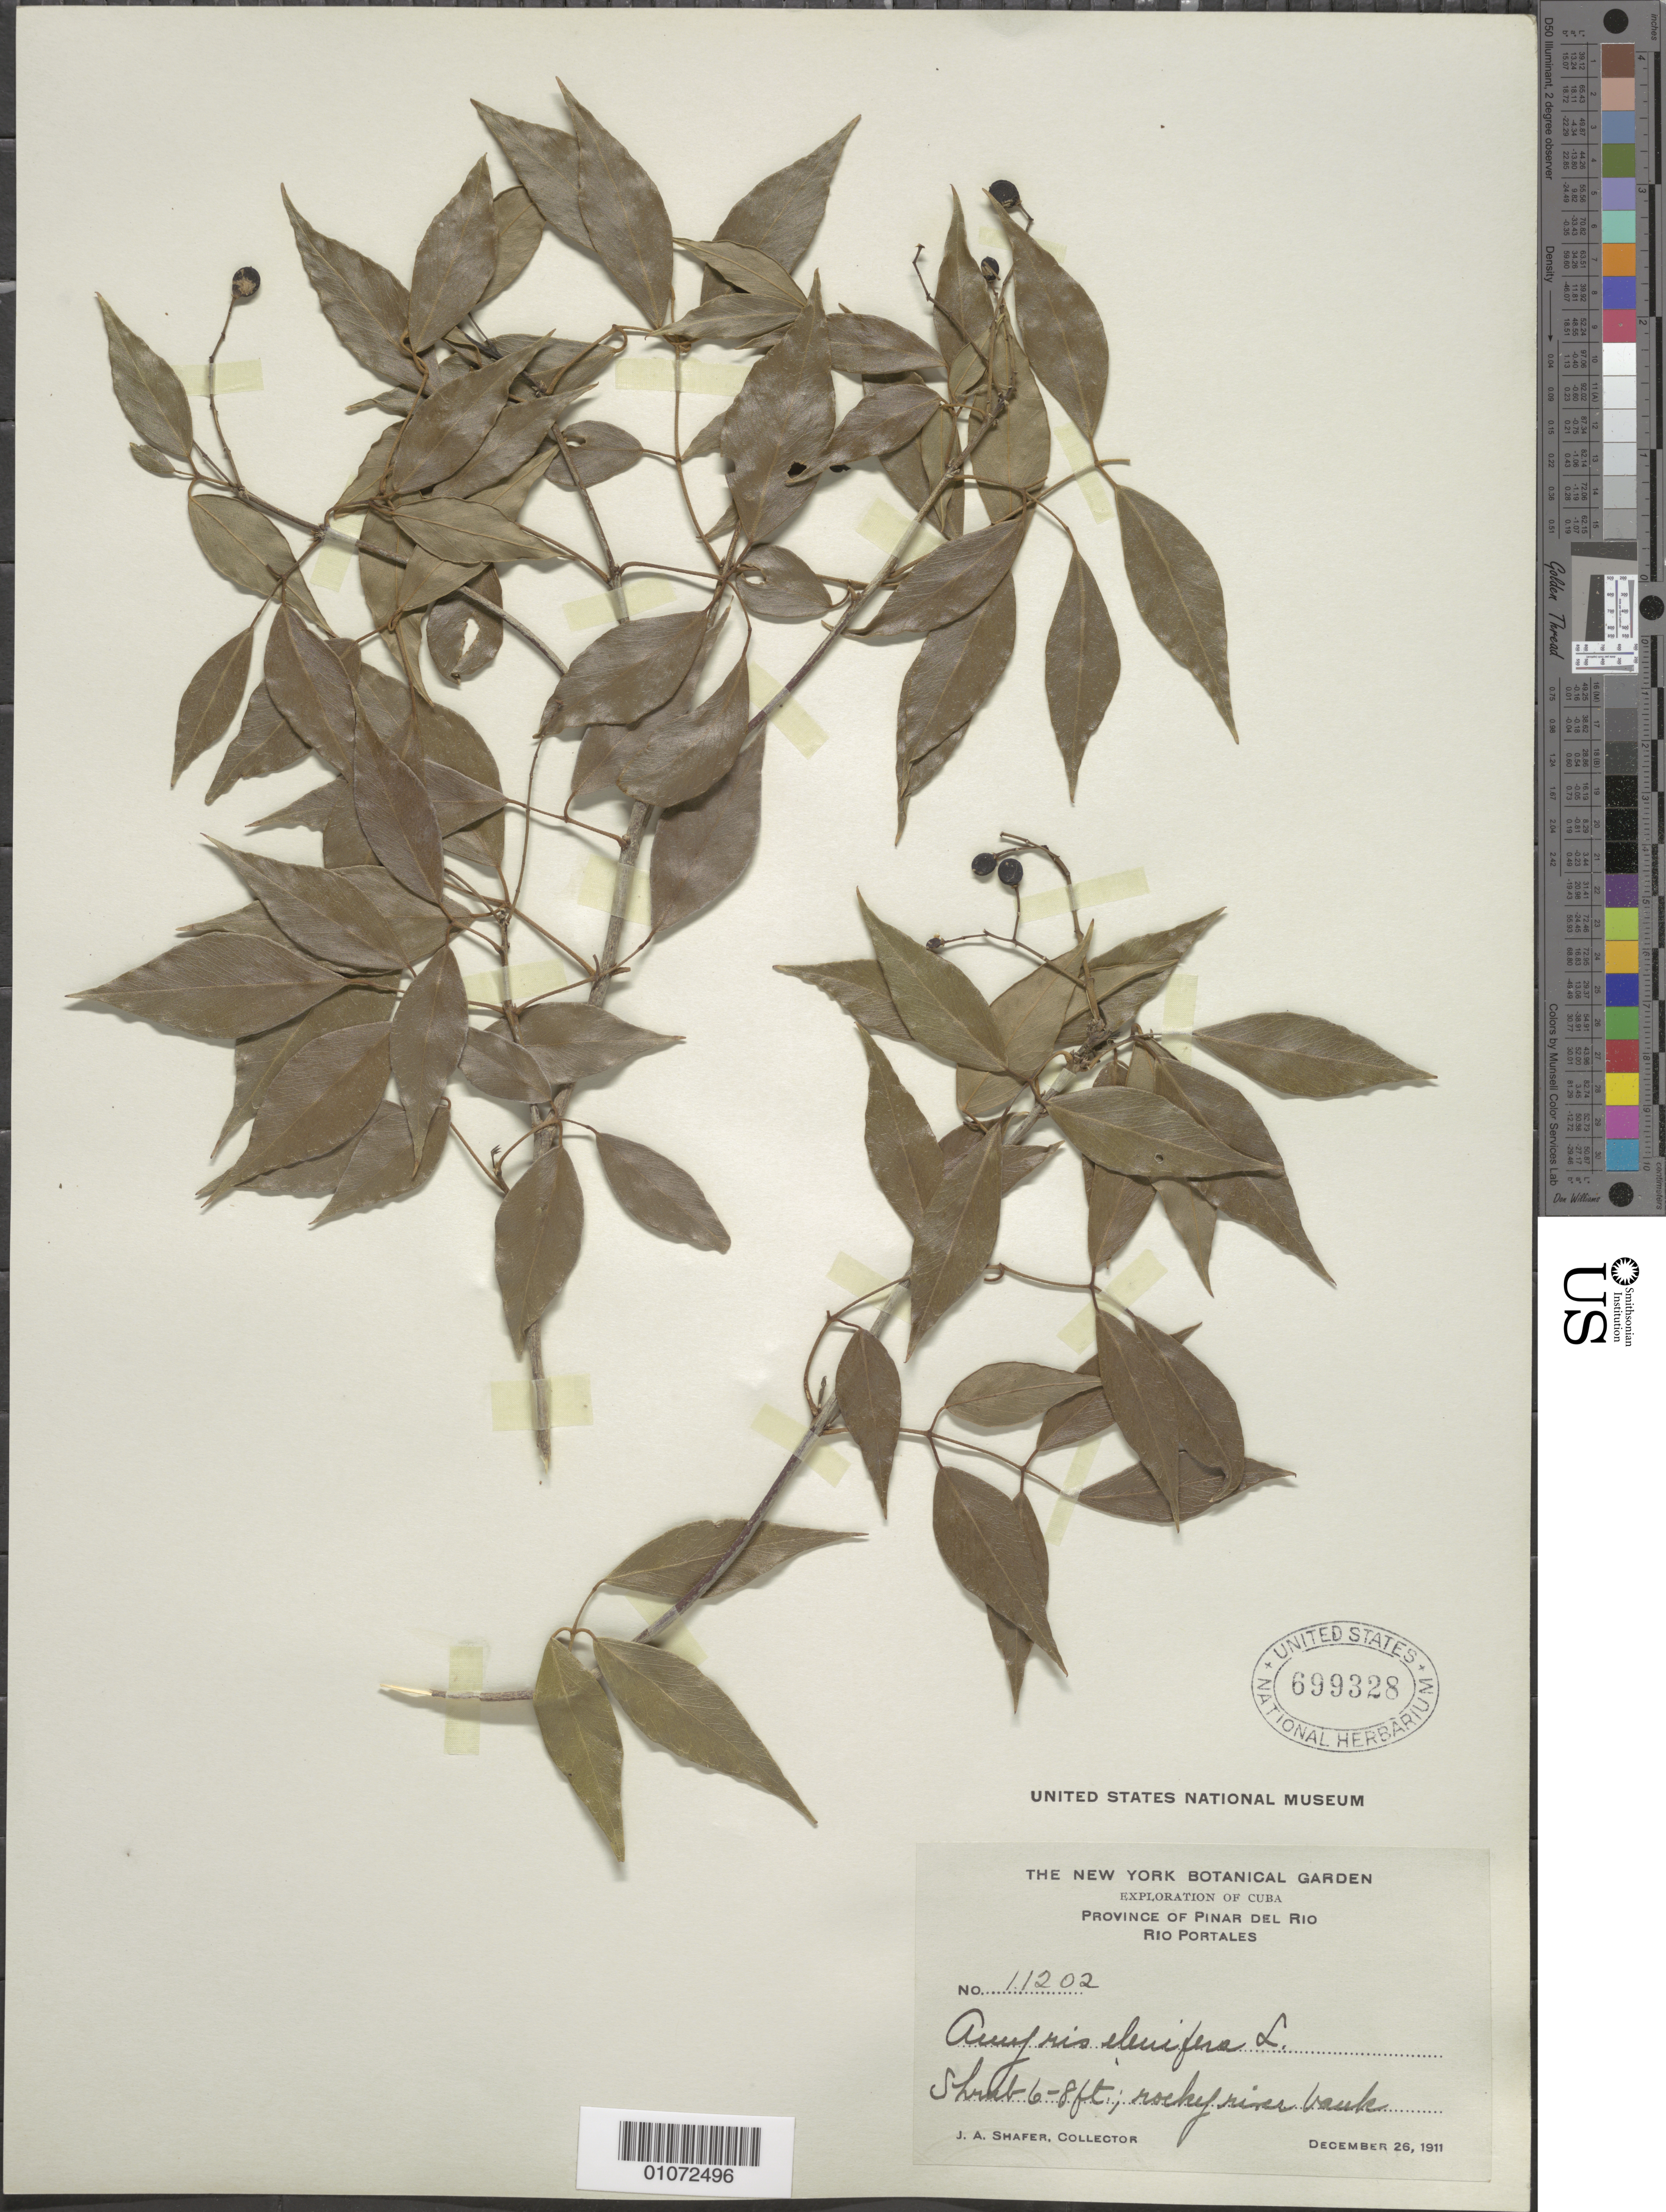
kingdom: Plantae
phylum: Tracheophyta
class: Magnoliopsida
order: Sapindales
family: Rutaceae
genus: Amyris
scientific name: Amyris elemifera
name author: L.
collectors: J. A. Shafer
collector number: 11202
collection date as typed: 26 Dec 1911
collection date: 1911-12-26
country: Cuba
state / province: Pinar del Rio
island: Cuba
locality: Rio Portales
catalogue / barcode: US 699328